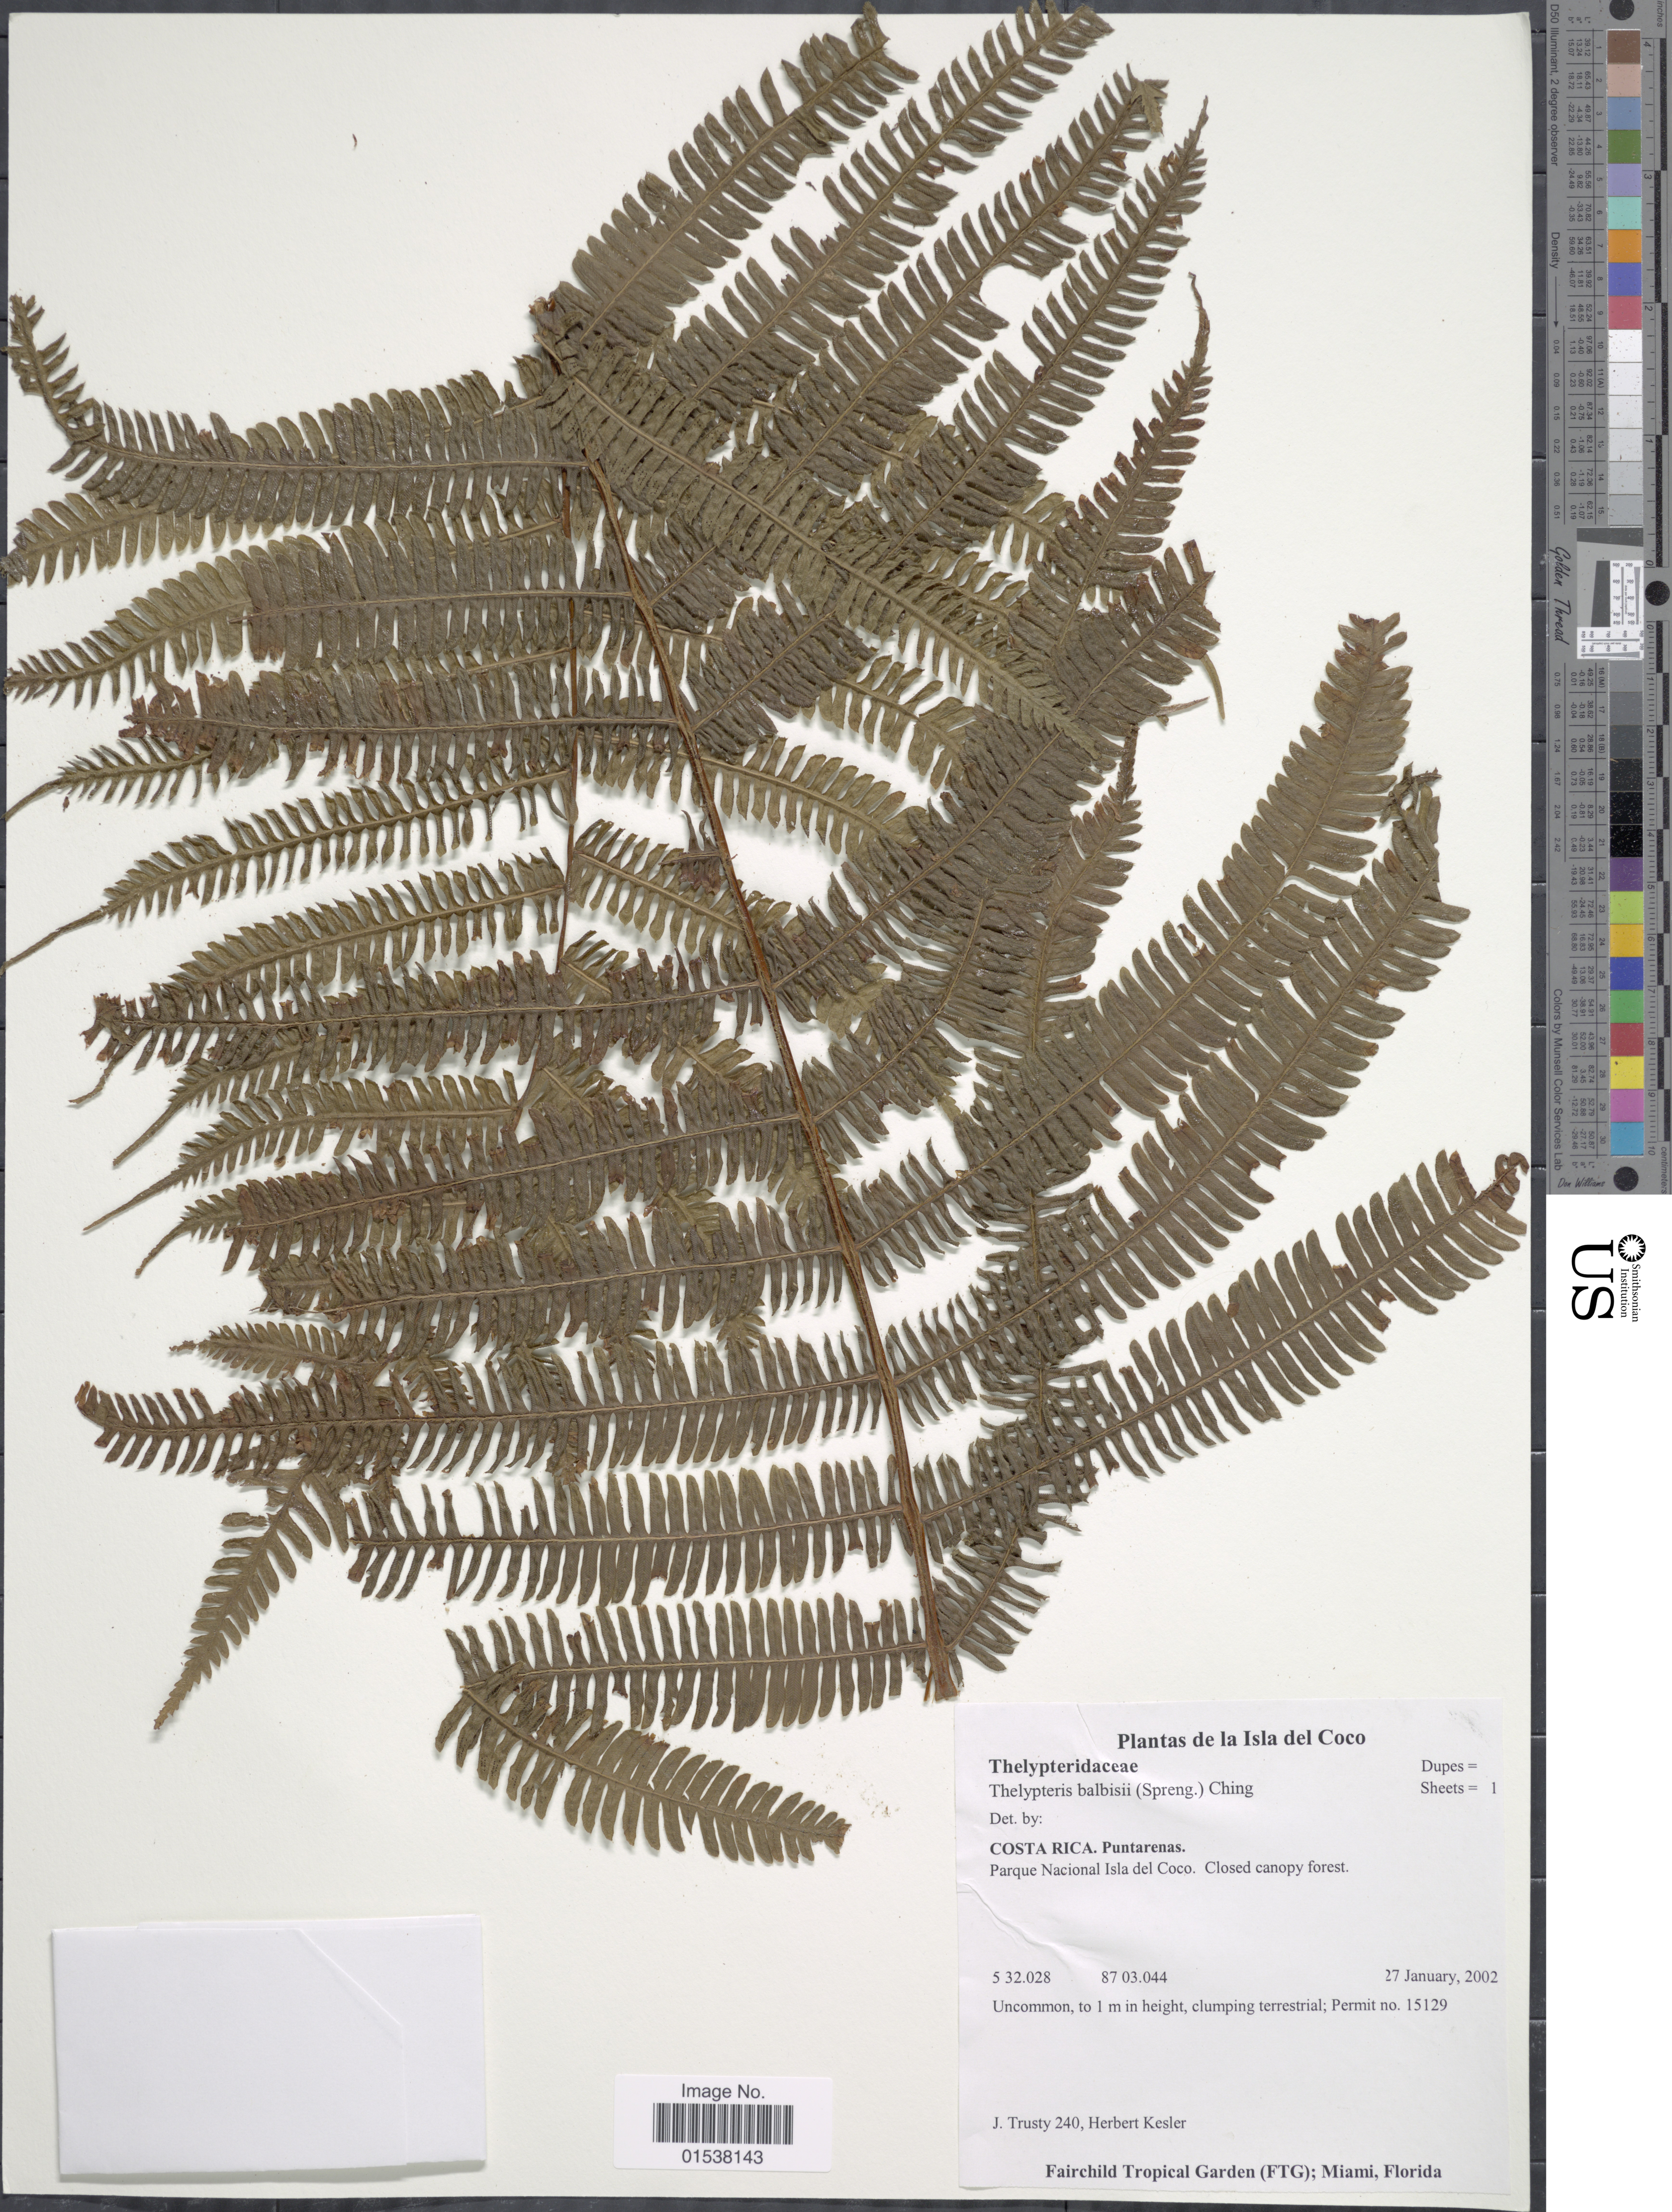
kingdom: Plantae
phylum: Tracheophyta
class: Polypodiopsida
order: Polypodiales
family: Thelypteridaceae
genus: Amauropelta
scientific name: Amauropelta balbisii (Spreng.) comb. nov., ined. 2015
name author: (Spreng.)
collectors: J. Trusty & H. Kesler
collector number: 240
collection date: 2002-01-27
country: Costa Rica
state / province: Puntarenas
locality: Isla del Coco, Parque Nacional Isla del Coco